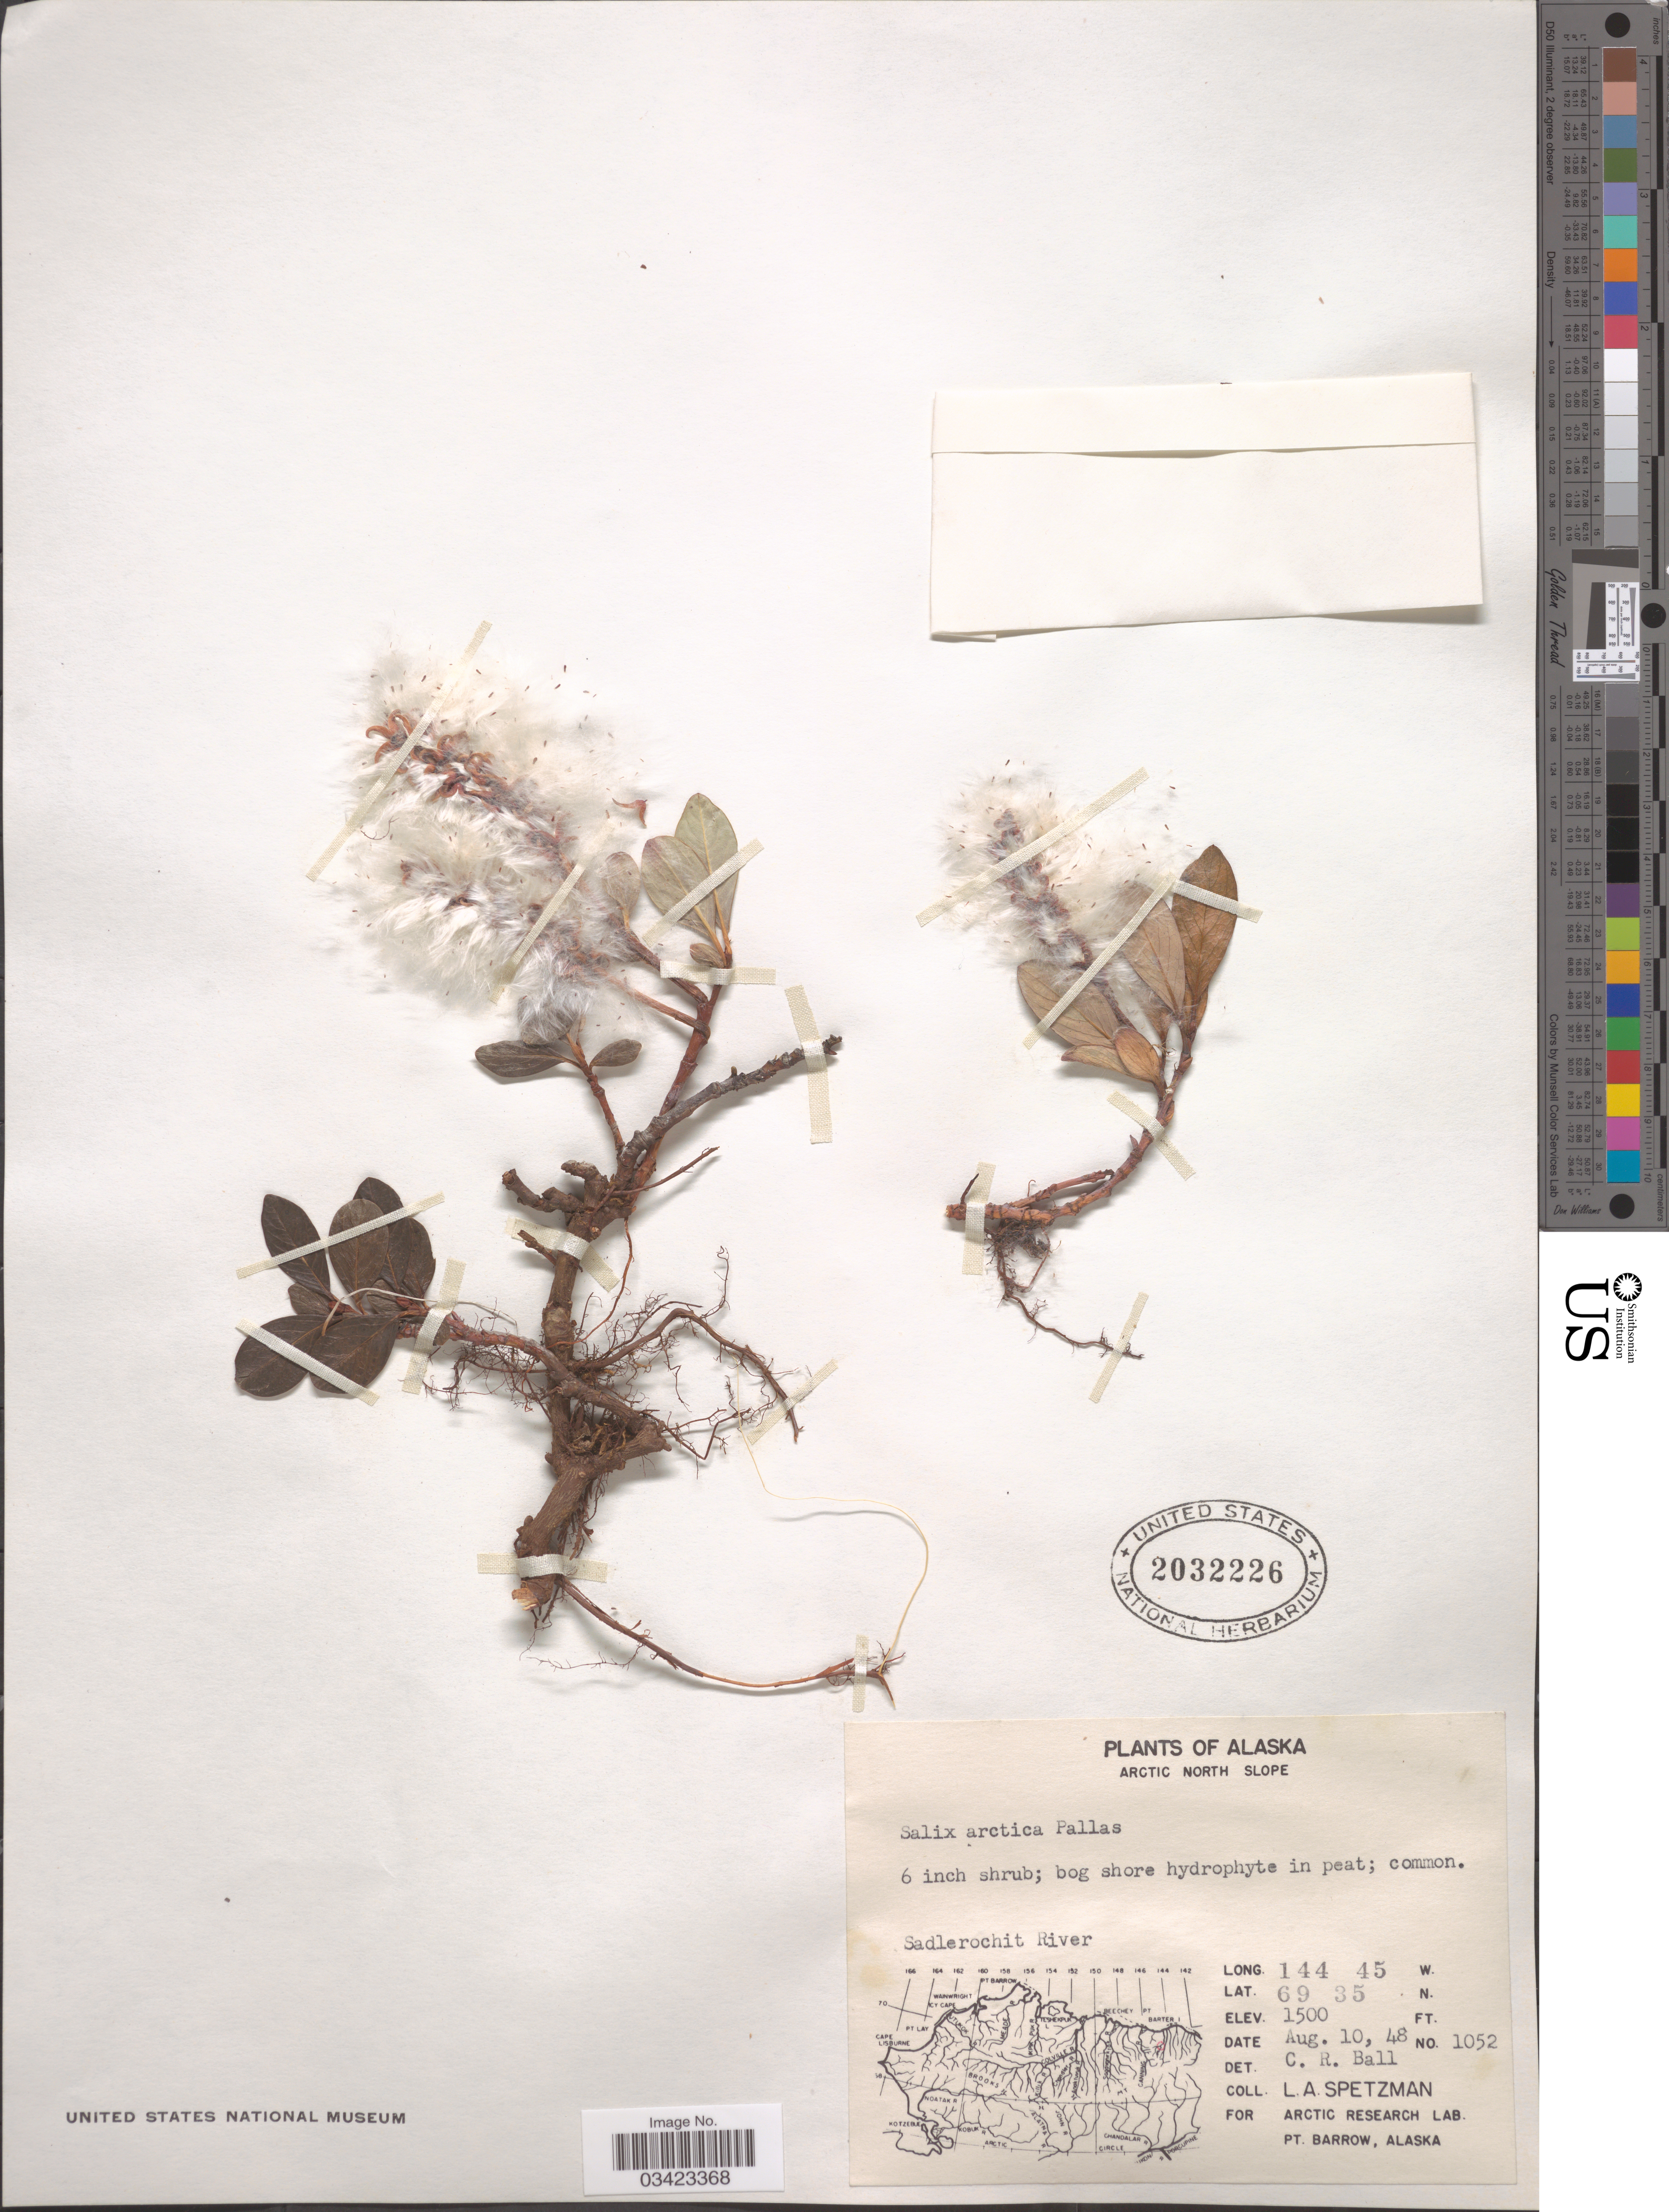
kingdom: Plantae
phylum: Tracheophyta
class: Magnoliopsida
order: Malpighiales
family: Salicaceae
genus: Salix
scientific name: Salix arctica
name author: Pall.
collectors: L. Spetzman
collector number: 1052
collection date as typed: Transcribed d/m/y: 10/8/48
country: United States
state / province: Alaska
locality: Arctic North Slope. Sadlerochit River.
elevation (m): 457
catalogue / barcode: US 2032226